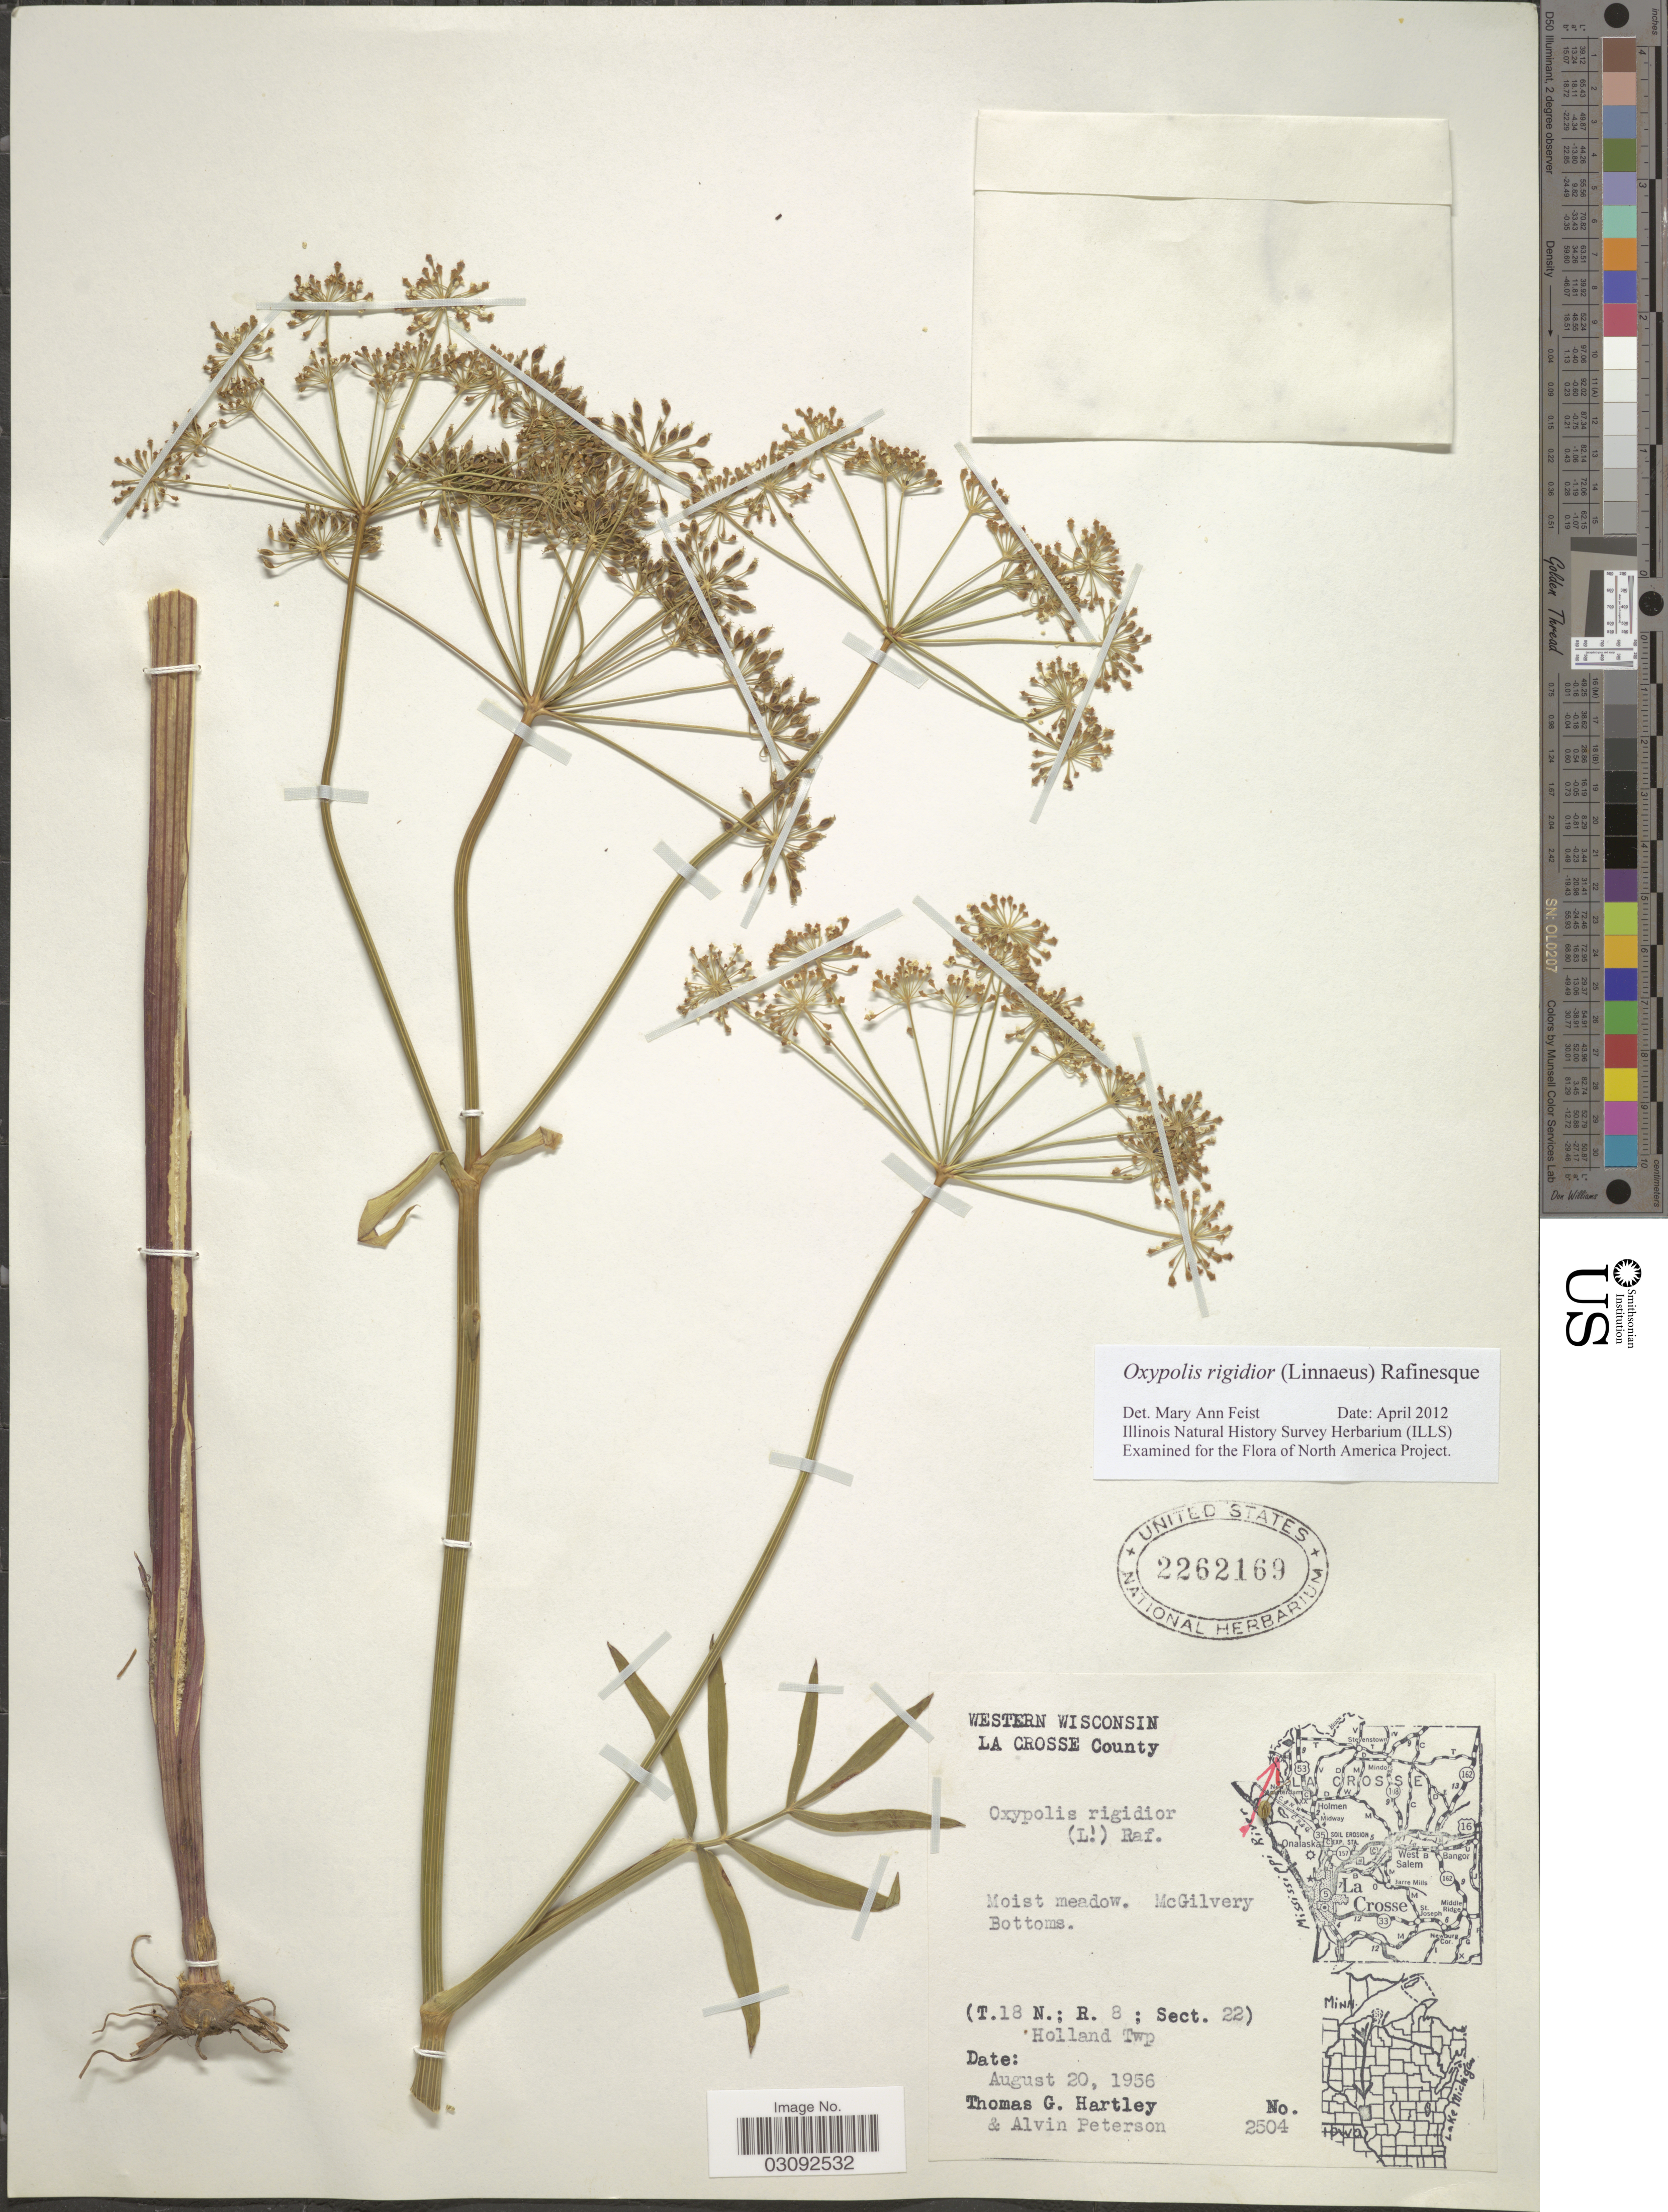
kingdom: Plantae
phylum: Tracheophyta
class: Magnoliopsida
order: Apiales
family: Apiaceae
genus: Oxypolis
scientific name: Oxypolis rigidior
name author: (L.) Raf.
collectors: T. Hartley & A. M. Peterson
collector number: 2504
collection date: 1956-08-20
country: United States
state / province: Wisconsin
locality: Western Wisconsin. La Crosse County. McGilvery Bottoms. (T.18 N.; R. 8 ; Sect. 22) Holland Twp.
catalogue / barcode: US 2262169